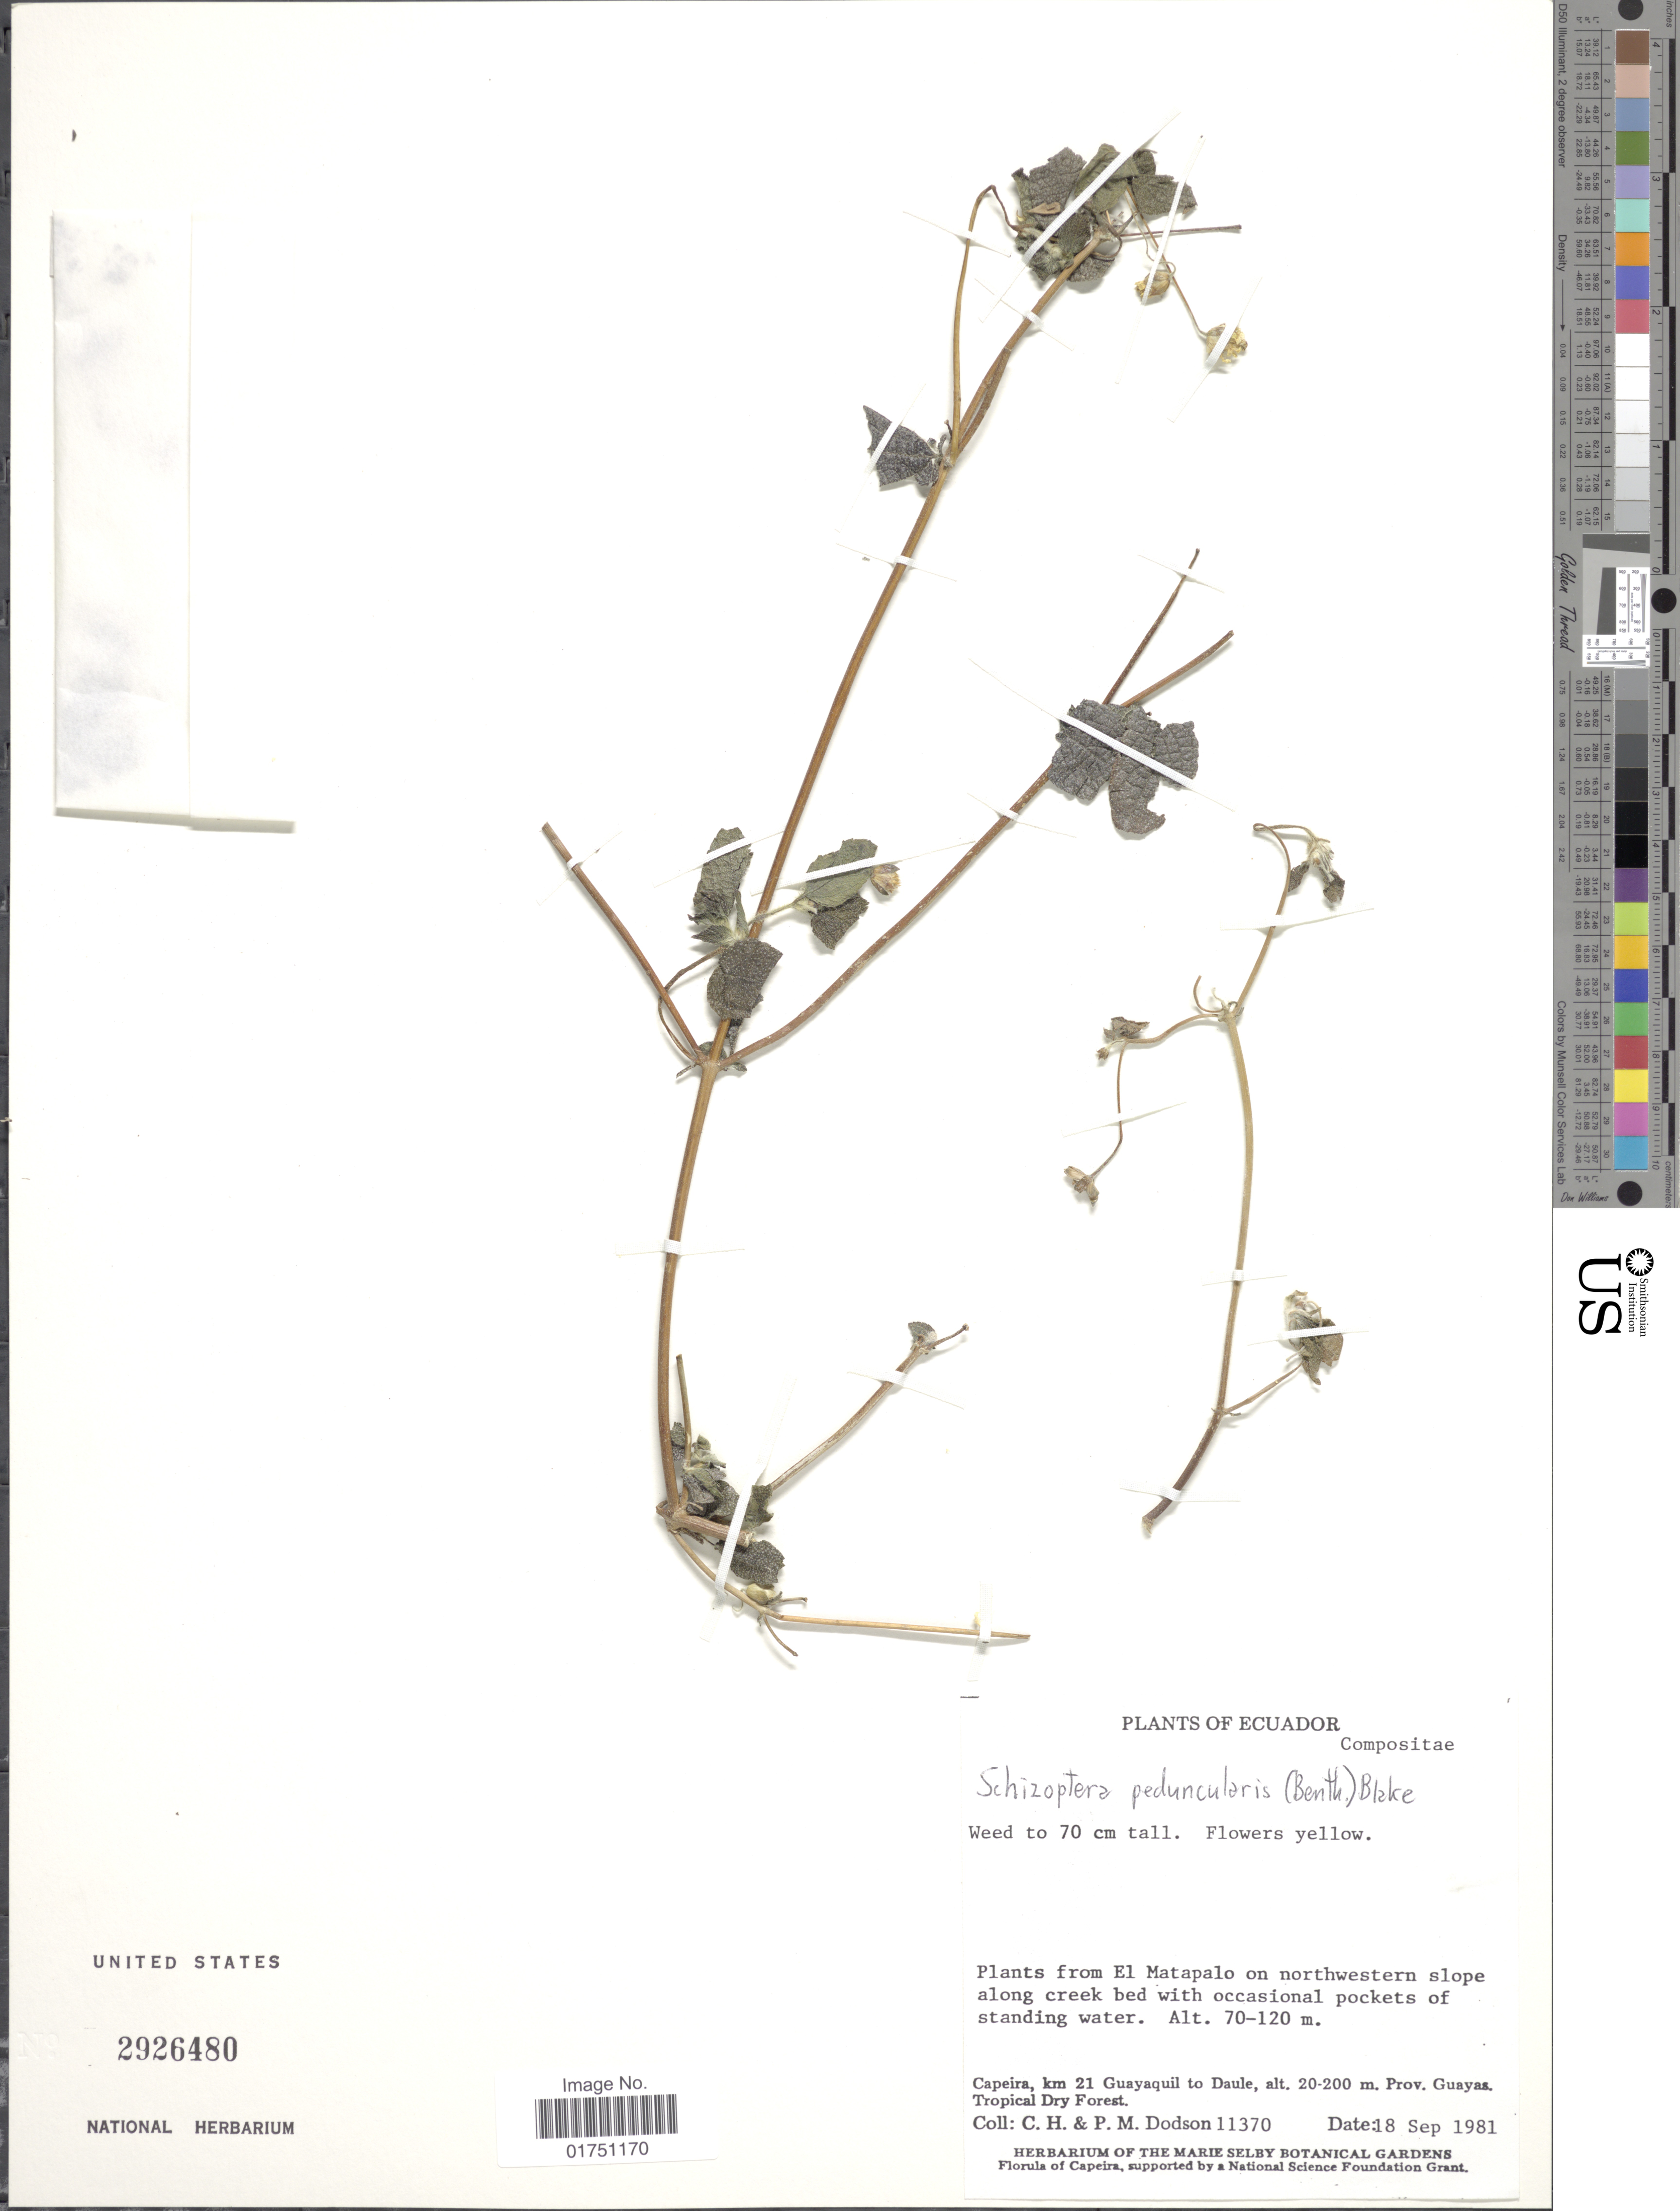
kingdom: Plantae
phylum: Tracheophyta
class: Magnoliopsida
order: Asterales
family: Asteraceae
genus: Schizoptera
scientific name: Schizoptera peduncularis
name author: S.F. Blake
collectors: C. H. Dodson & P. M. Dodson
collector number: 11370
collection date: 1981-09-18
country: Ecuador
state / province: Guayas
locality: Plants from El Matapalo on northwestern slope along creek bed with occasional pockets of standing water. Capeira, km 21 Guayaquil to Daule. Prov. Guayas, Tropical Dry Forest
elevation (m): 70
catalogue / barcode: US 2926480